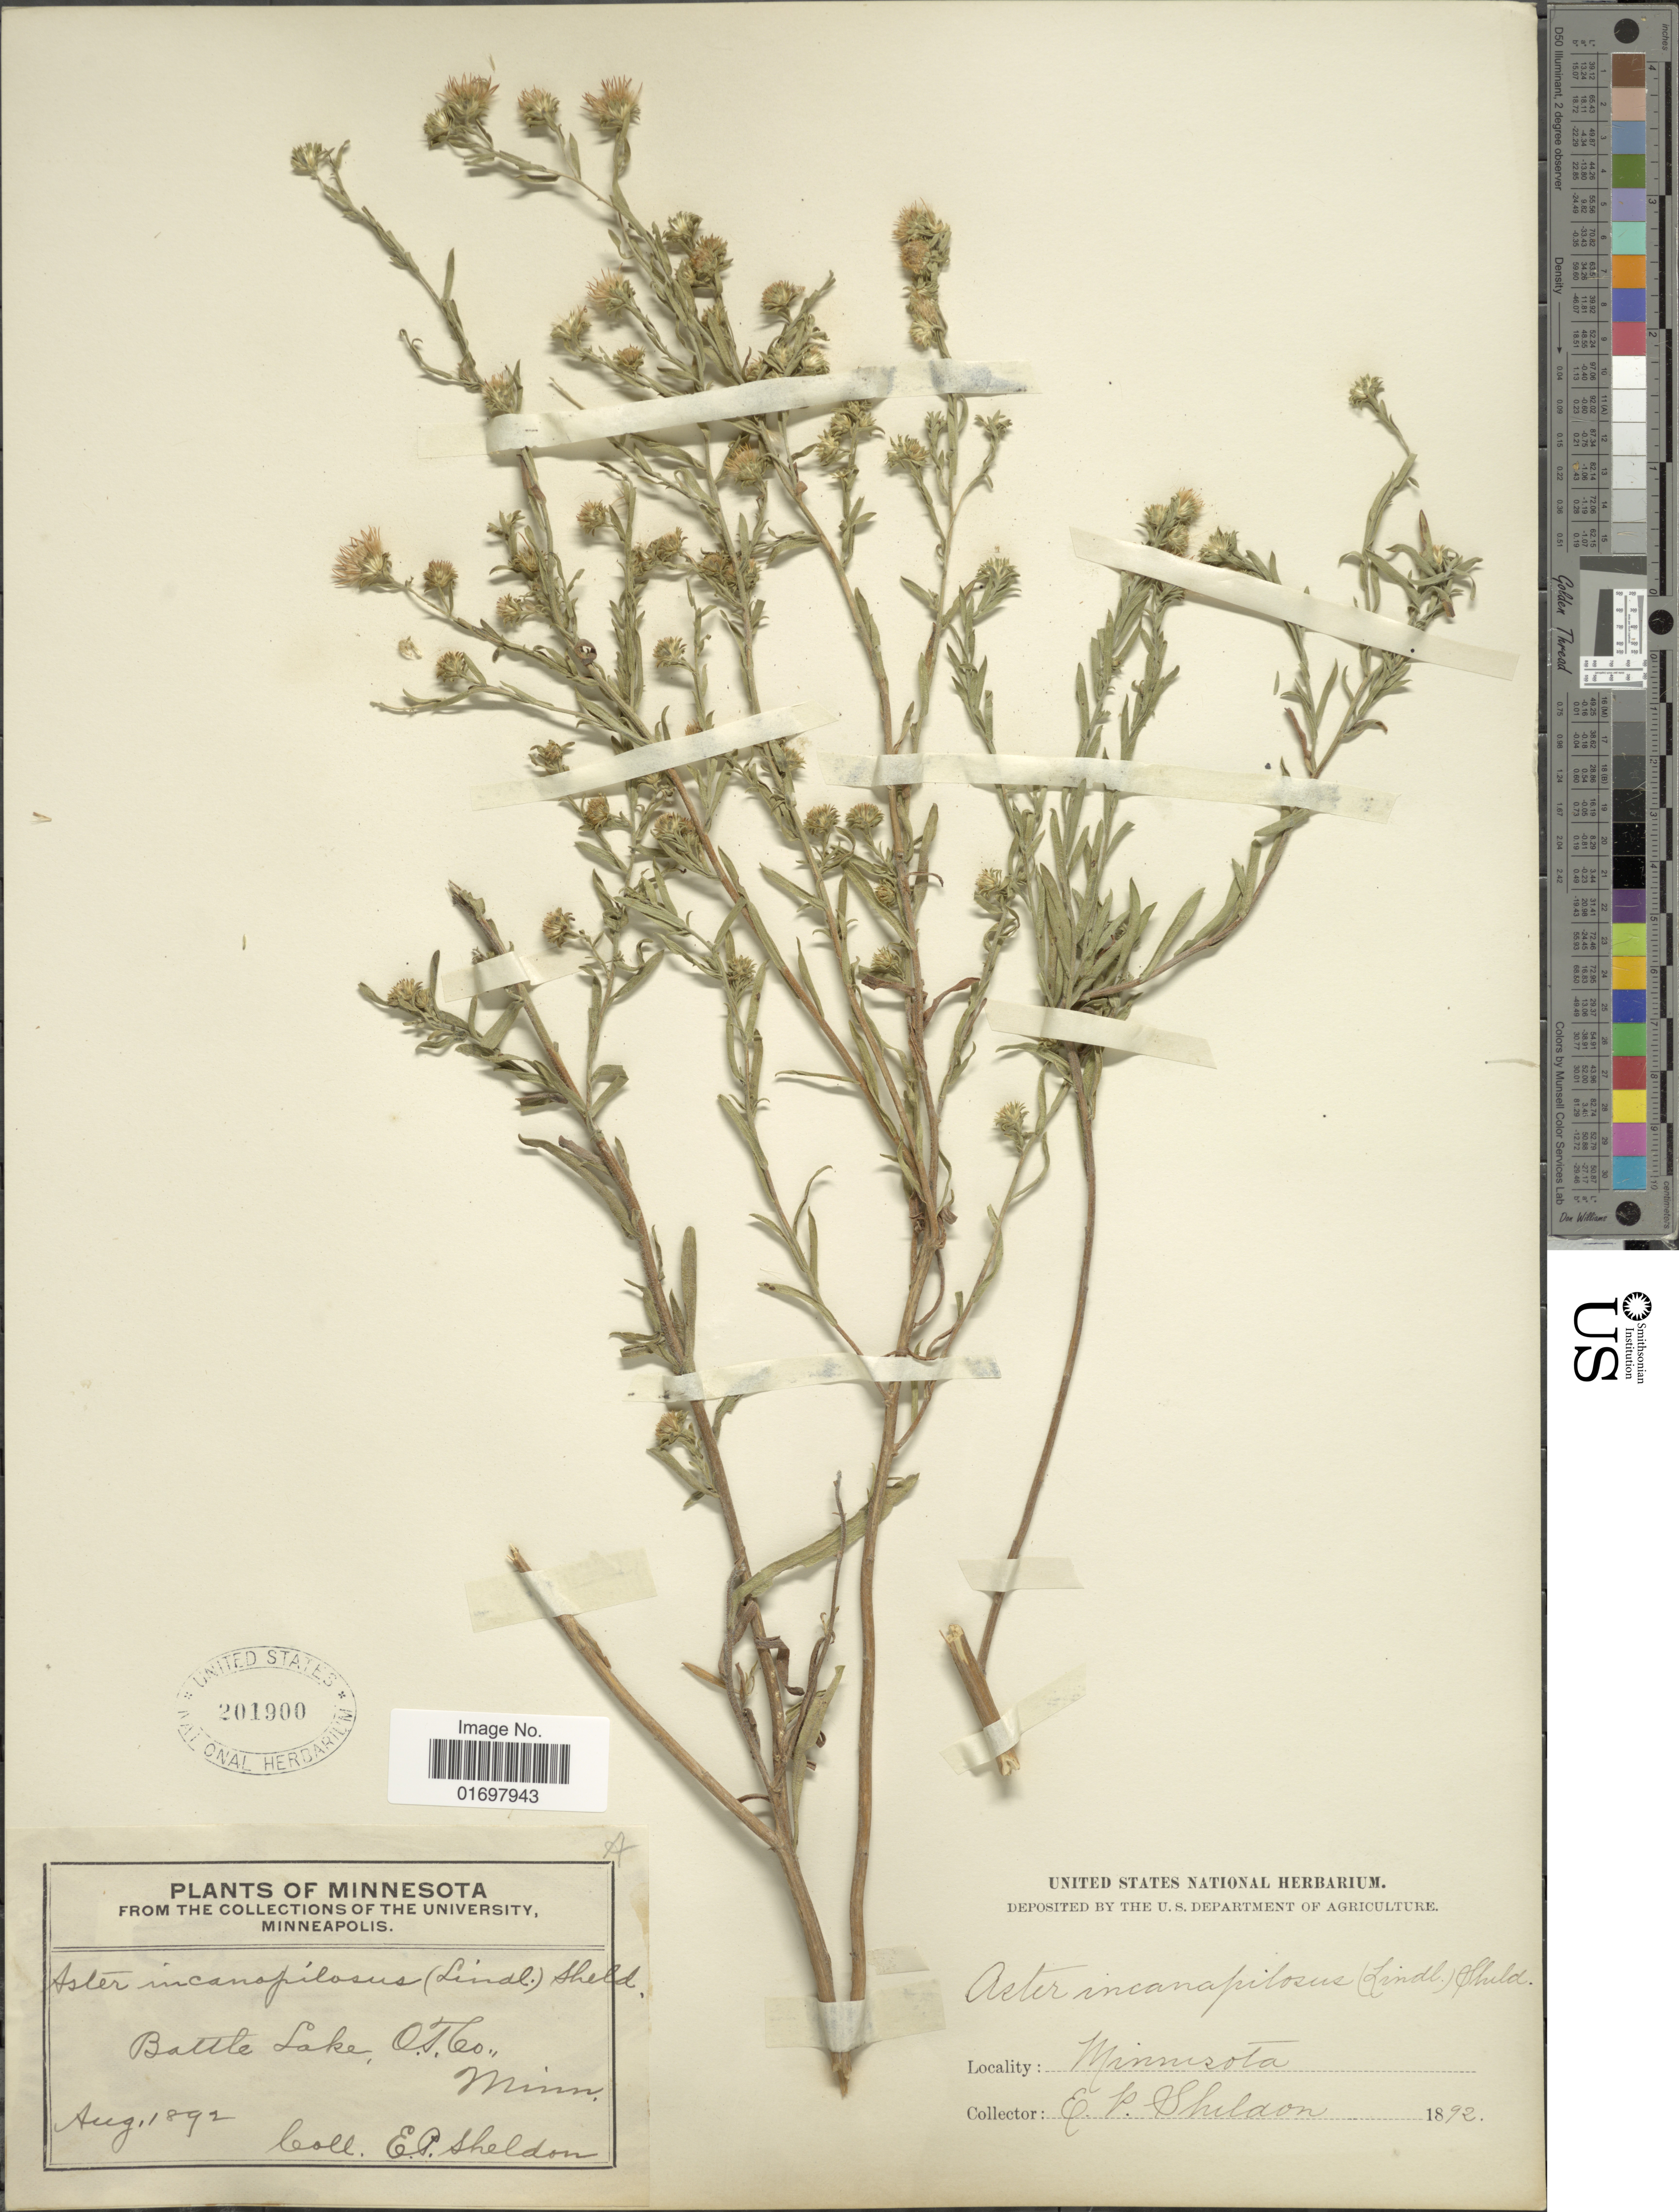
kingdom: Plantae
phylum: Tracheophyta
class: Magnoliopsida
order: Asterales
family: Asteraceae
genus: Symphyotrichum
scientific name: Symphyotrichum falcatum var. commutatum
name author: (Torr. & A. Gray) G.L. Nesom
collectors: E. S. Sheldon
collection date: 1892-08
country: United States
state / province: Minnesota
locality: Battle Lake, O.S. Co. Minn.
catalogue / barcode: US 201900